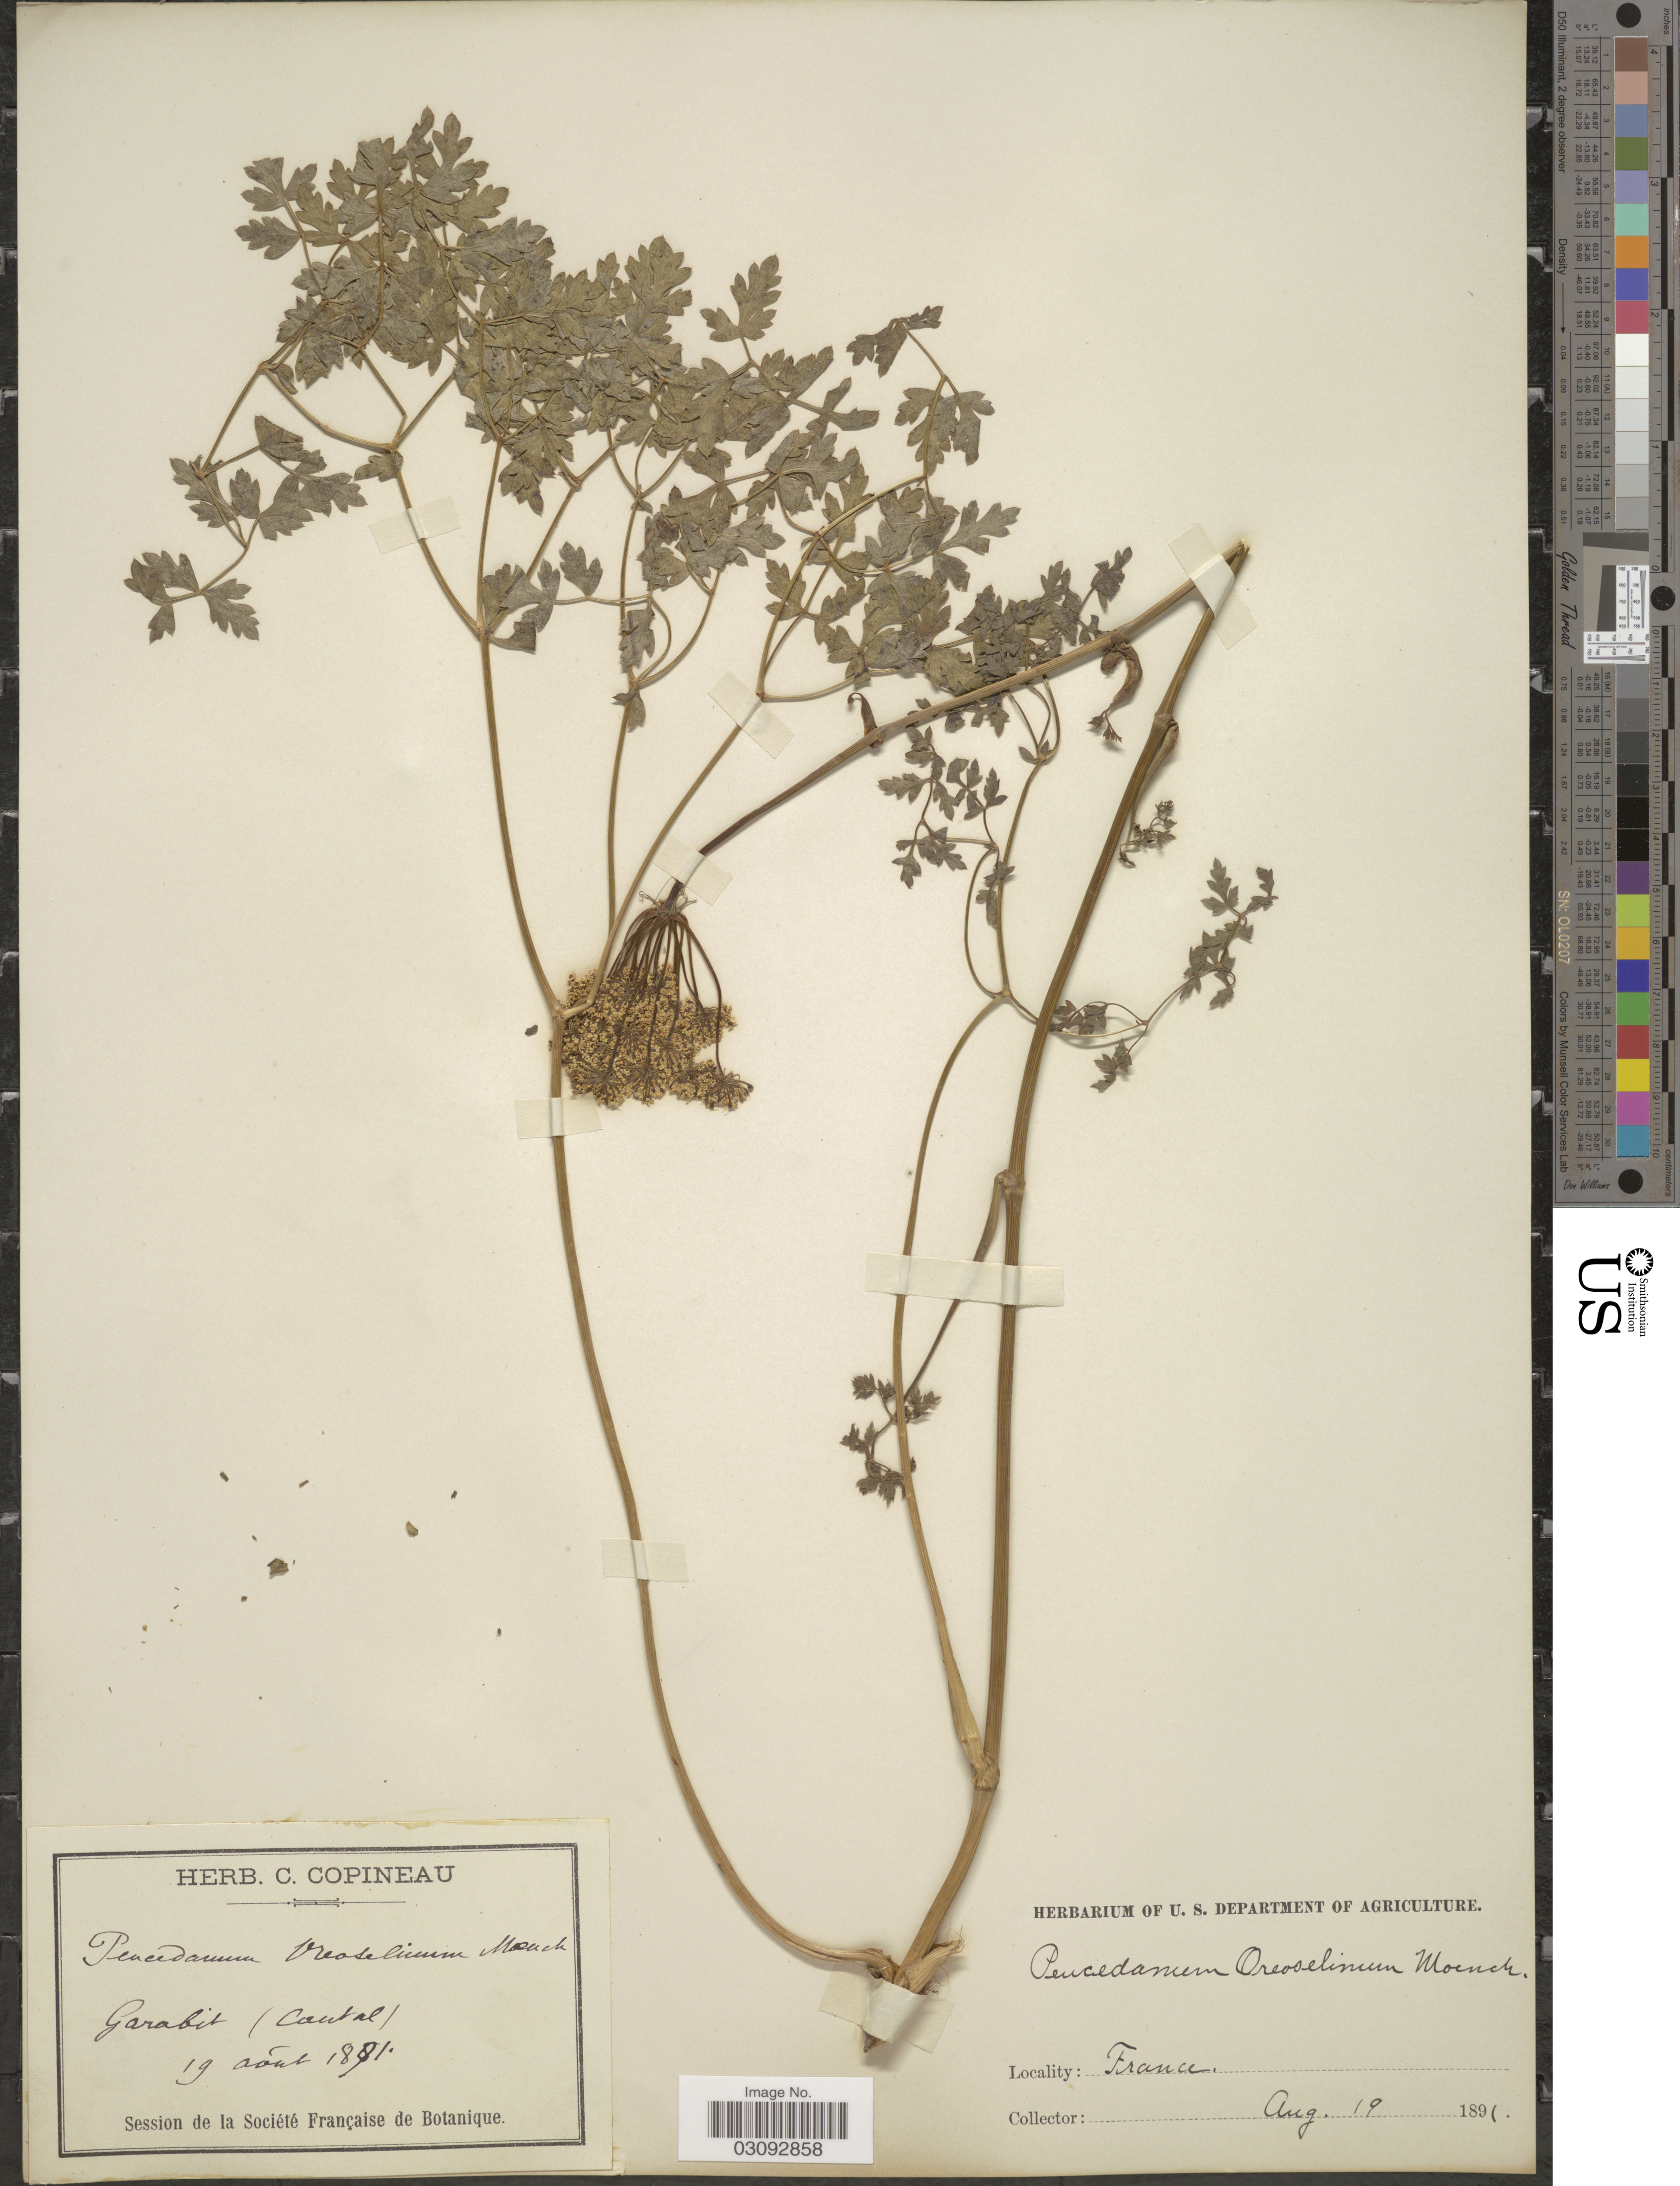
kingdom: Plantae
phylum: Tracheophyta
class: Magnoliopsida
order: Apiales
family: Apiaceae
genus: Peucedanum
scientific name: Peucedanum oreoselinum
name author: (L.) Moench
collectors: ex herb. C. Copineau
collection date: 1891-08-19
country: France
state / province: Auvergne-Rhône-Alpes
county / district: Cantal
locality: Garabit (Cantal).